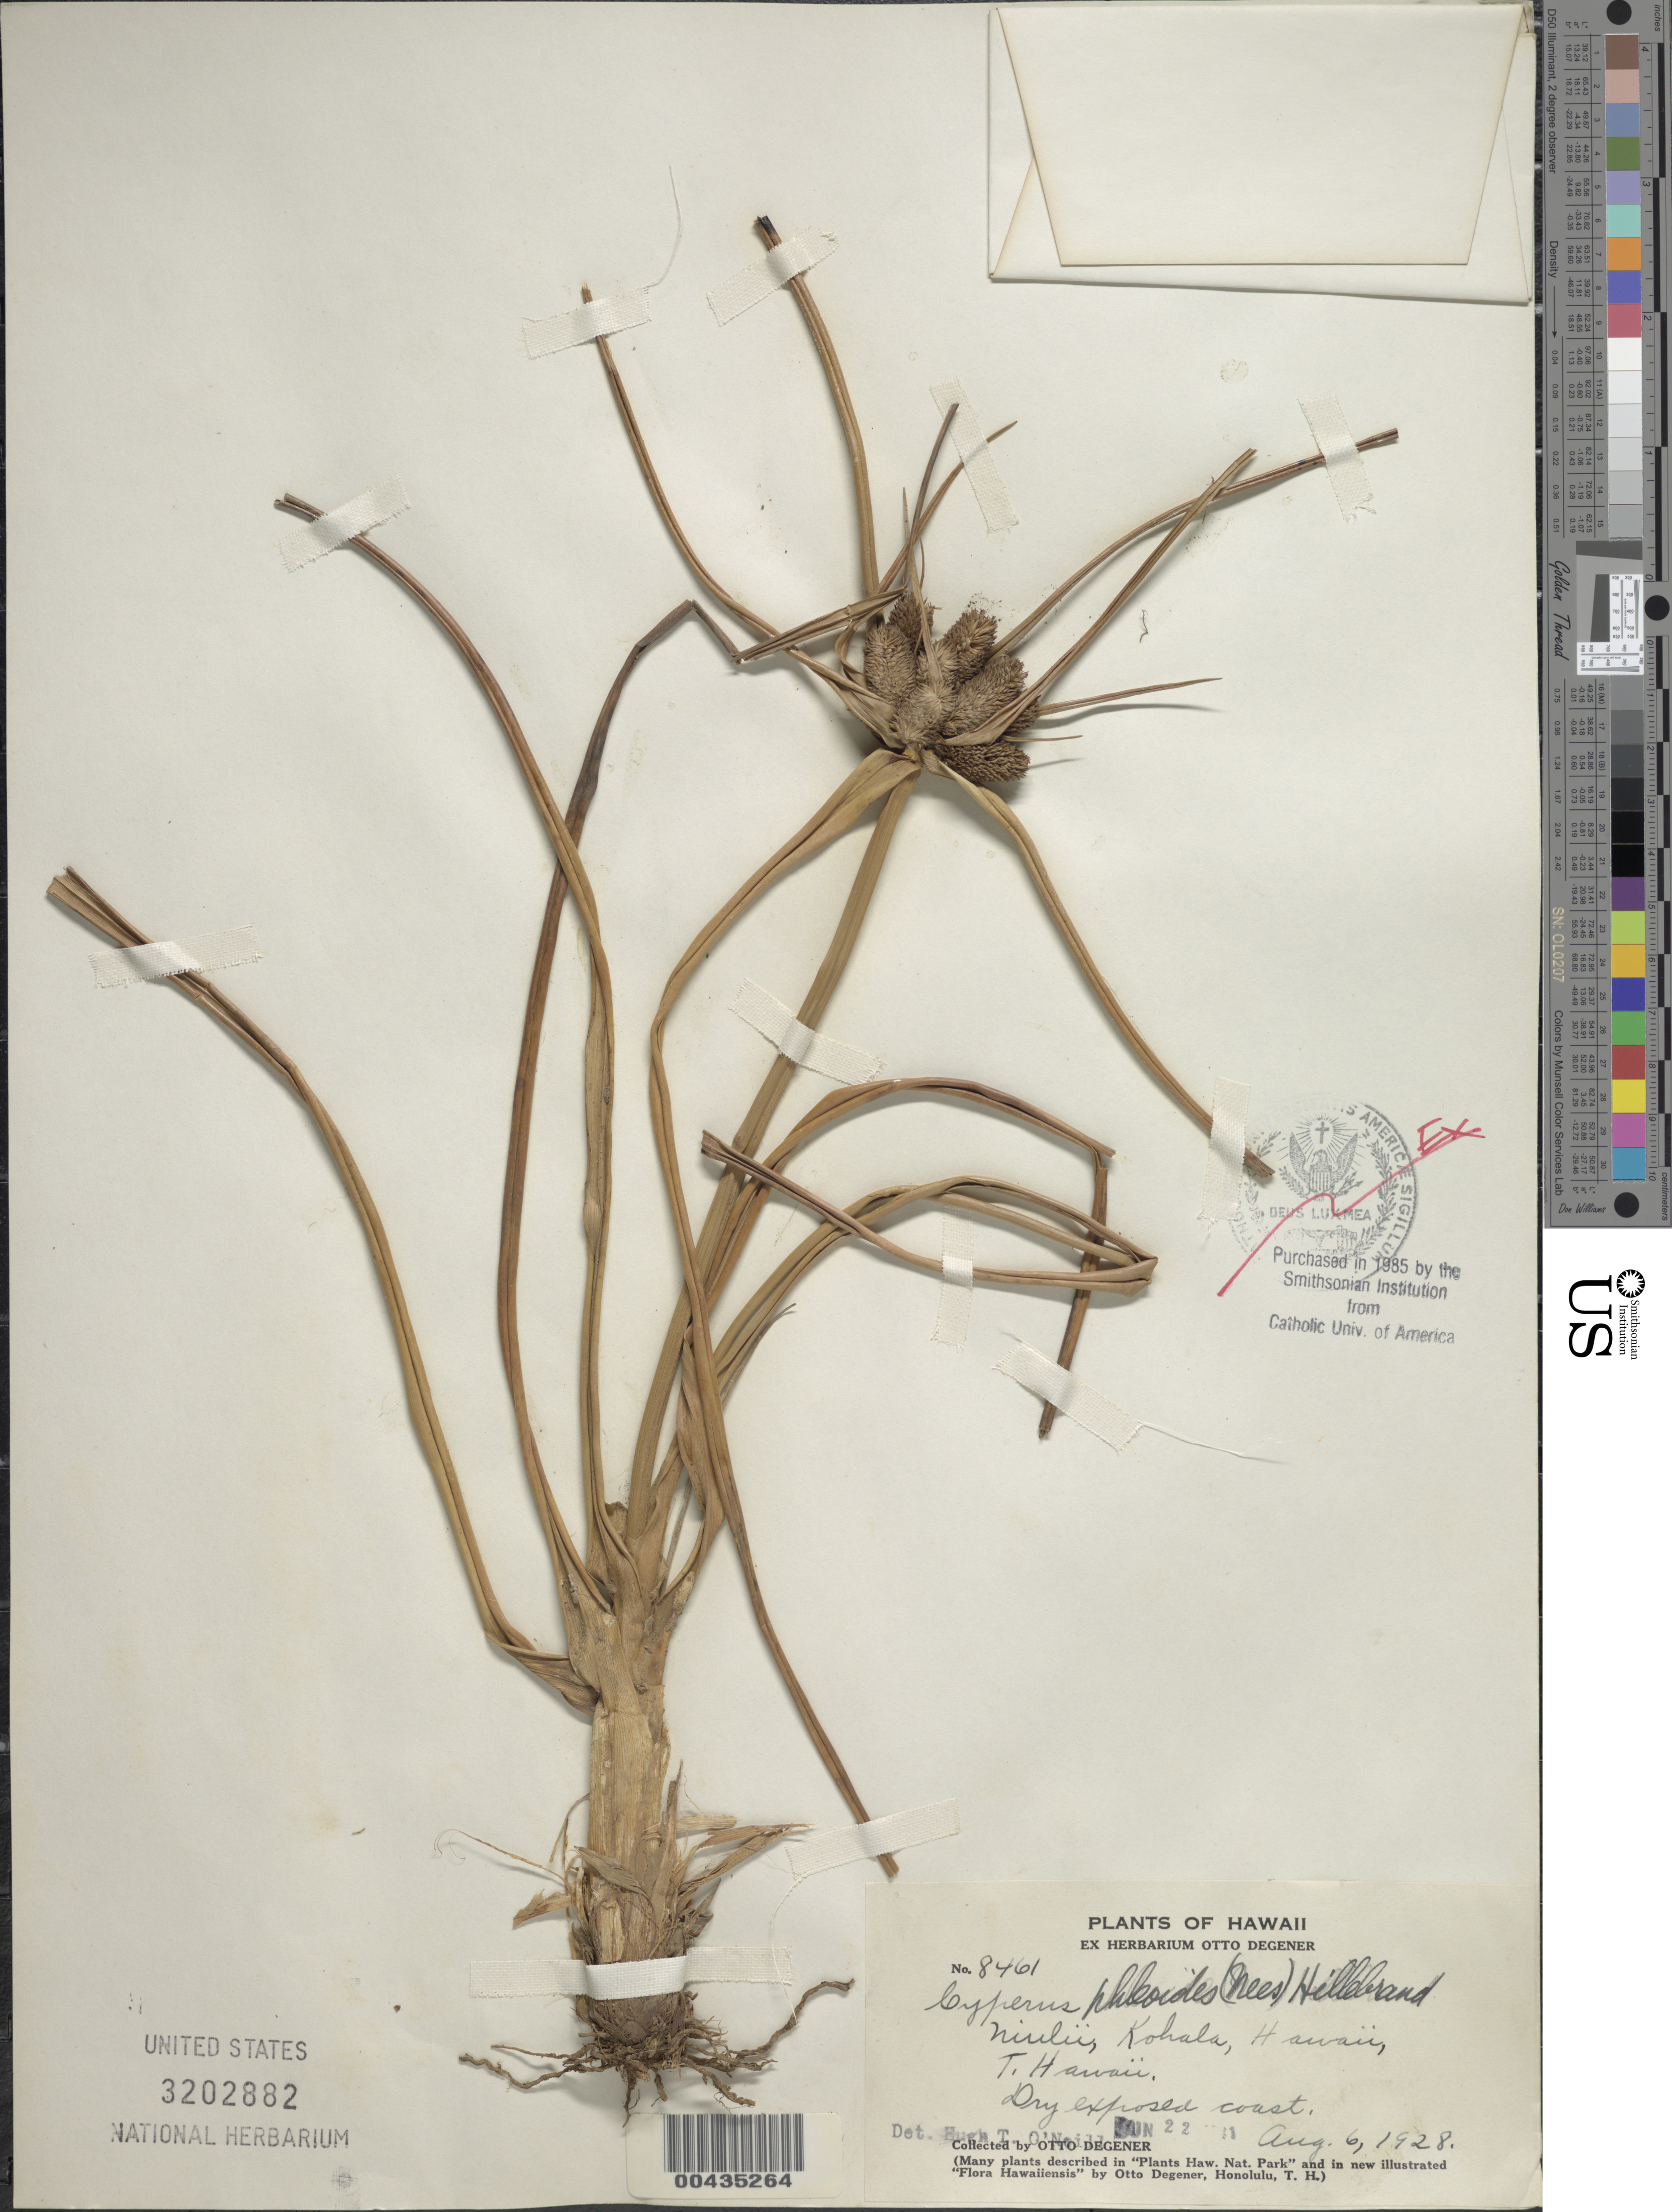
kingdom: Plantae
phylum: Tracheophyta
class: Liliopsida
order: Poales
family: Cyperaceae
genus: Cyperus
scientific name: Cyperus phleoides var. phleoides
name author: (Nees ex Kunth) Hillebr.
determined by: Strong, Mark T., (BOT), Smithsonian Institution - National Museum of Natural History (UNITED STATES)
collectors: O. Degener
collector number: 8461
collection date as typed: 6 Aug 1928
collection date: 1928-08-06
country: United States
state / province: Hawaii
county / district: Hawaii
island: Hawaii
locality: Niulii, Kohala, Hawaii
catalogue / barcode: US 3202882